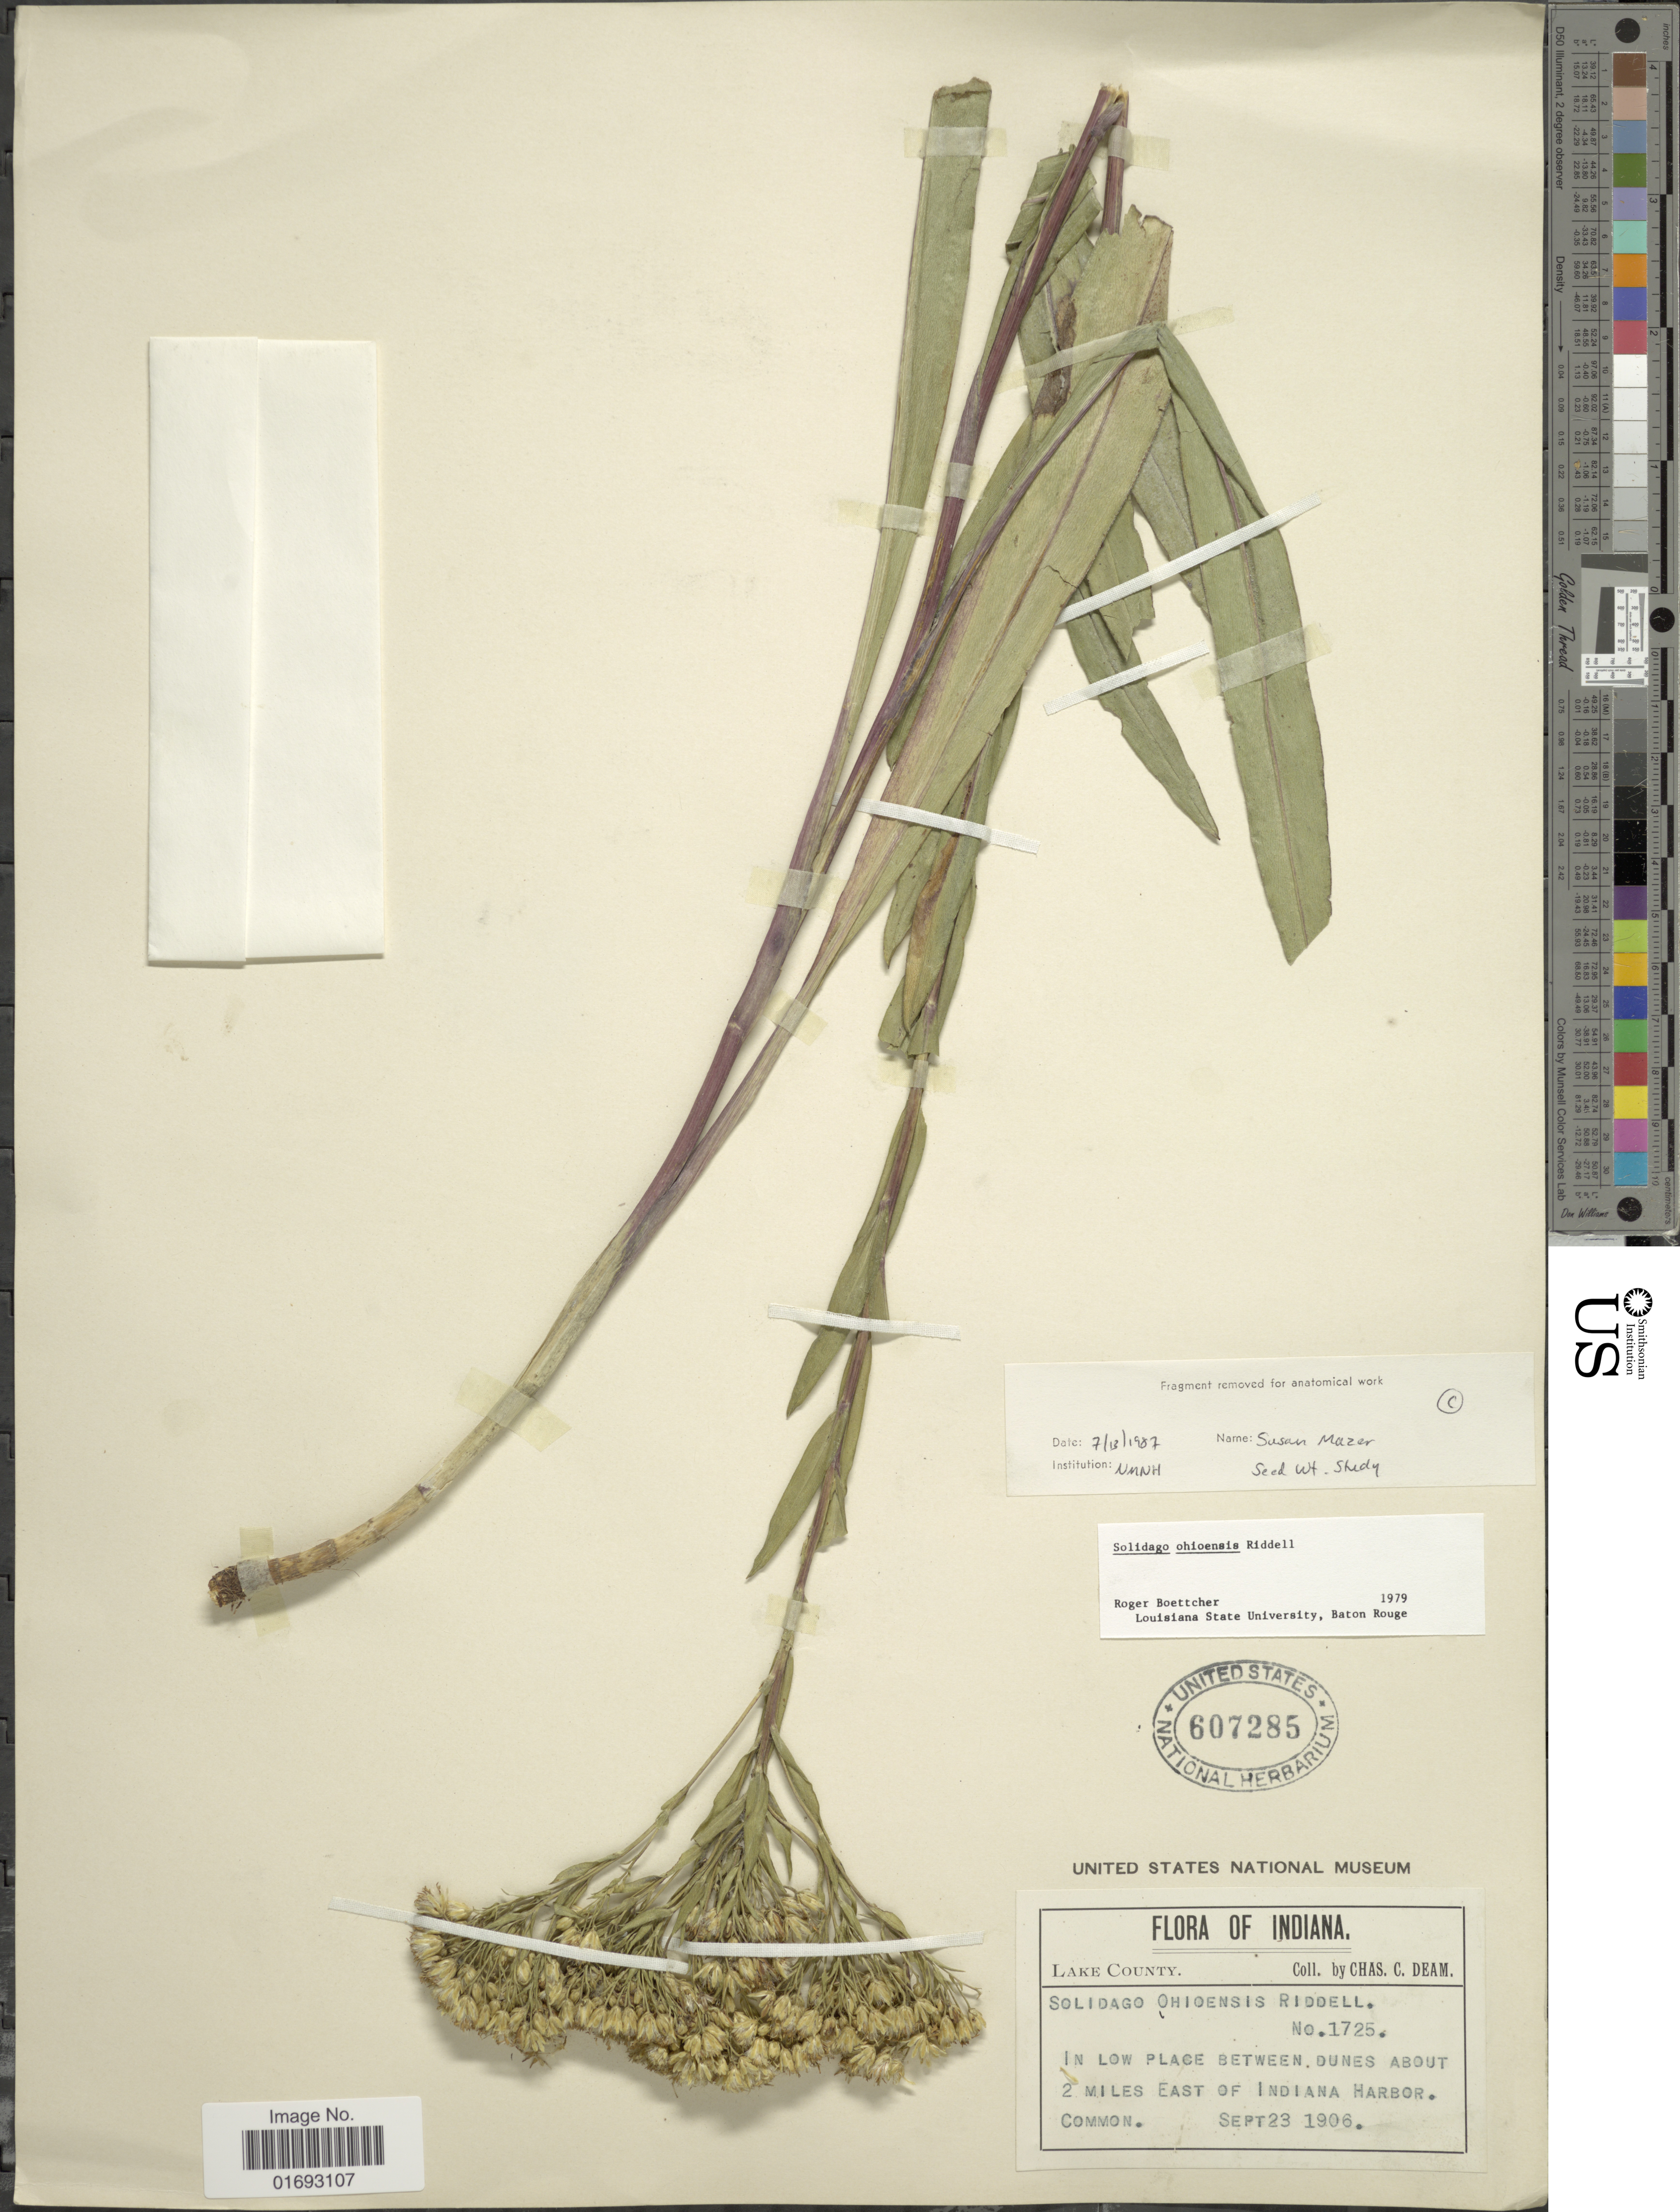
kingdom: Plantae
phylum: Tracheophyta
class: Magnoliopsida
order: Asterales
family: Asteraceae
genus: Oligoneuron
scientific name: Oligoneuron ohioense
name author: (Riddell) G.N. Jones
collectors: C. C. Deam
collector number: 1725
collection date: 1906-09-23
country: United States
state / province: Indiana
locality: In low place between, Dunes about 2 miles East of Indiana Harbor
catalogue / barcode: US 607285